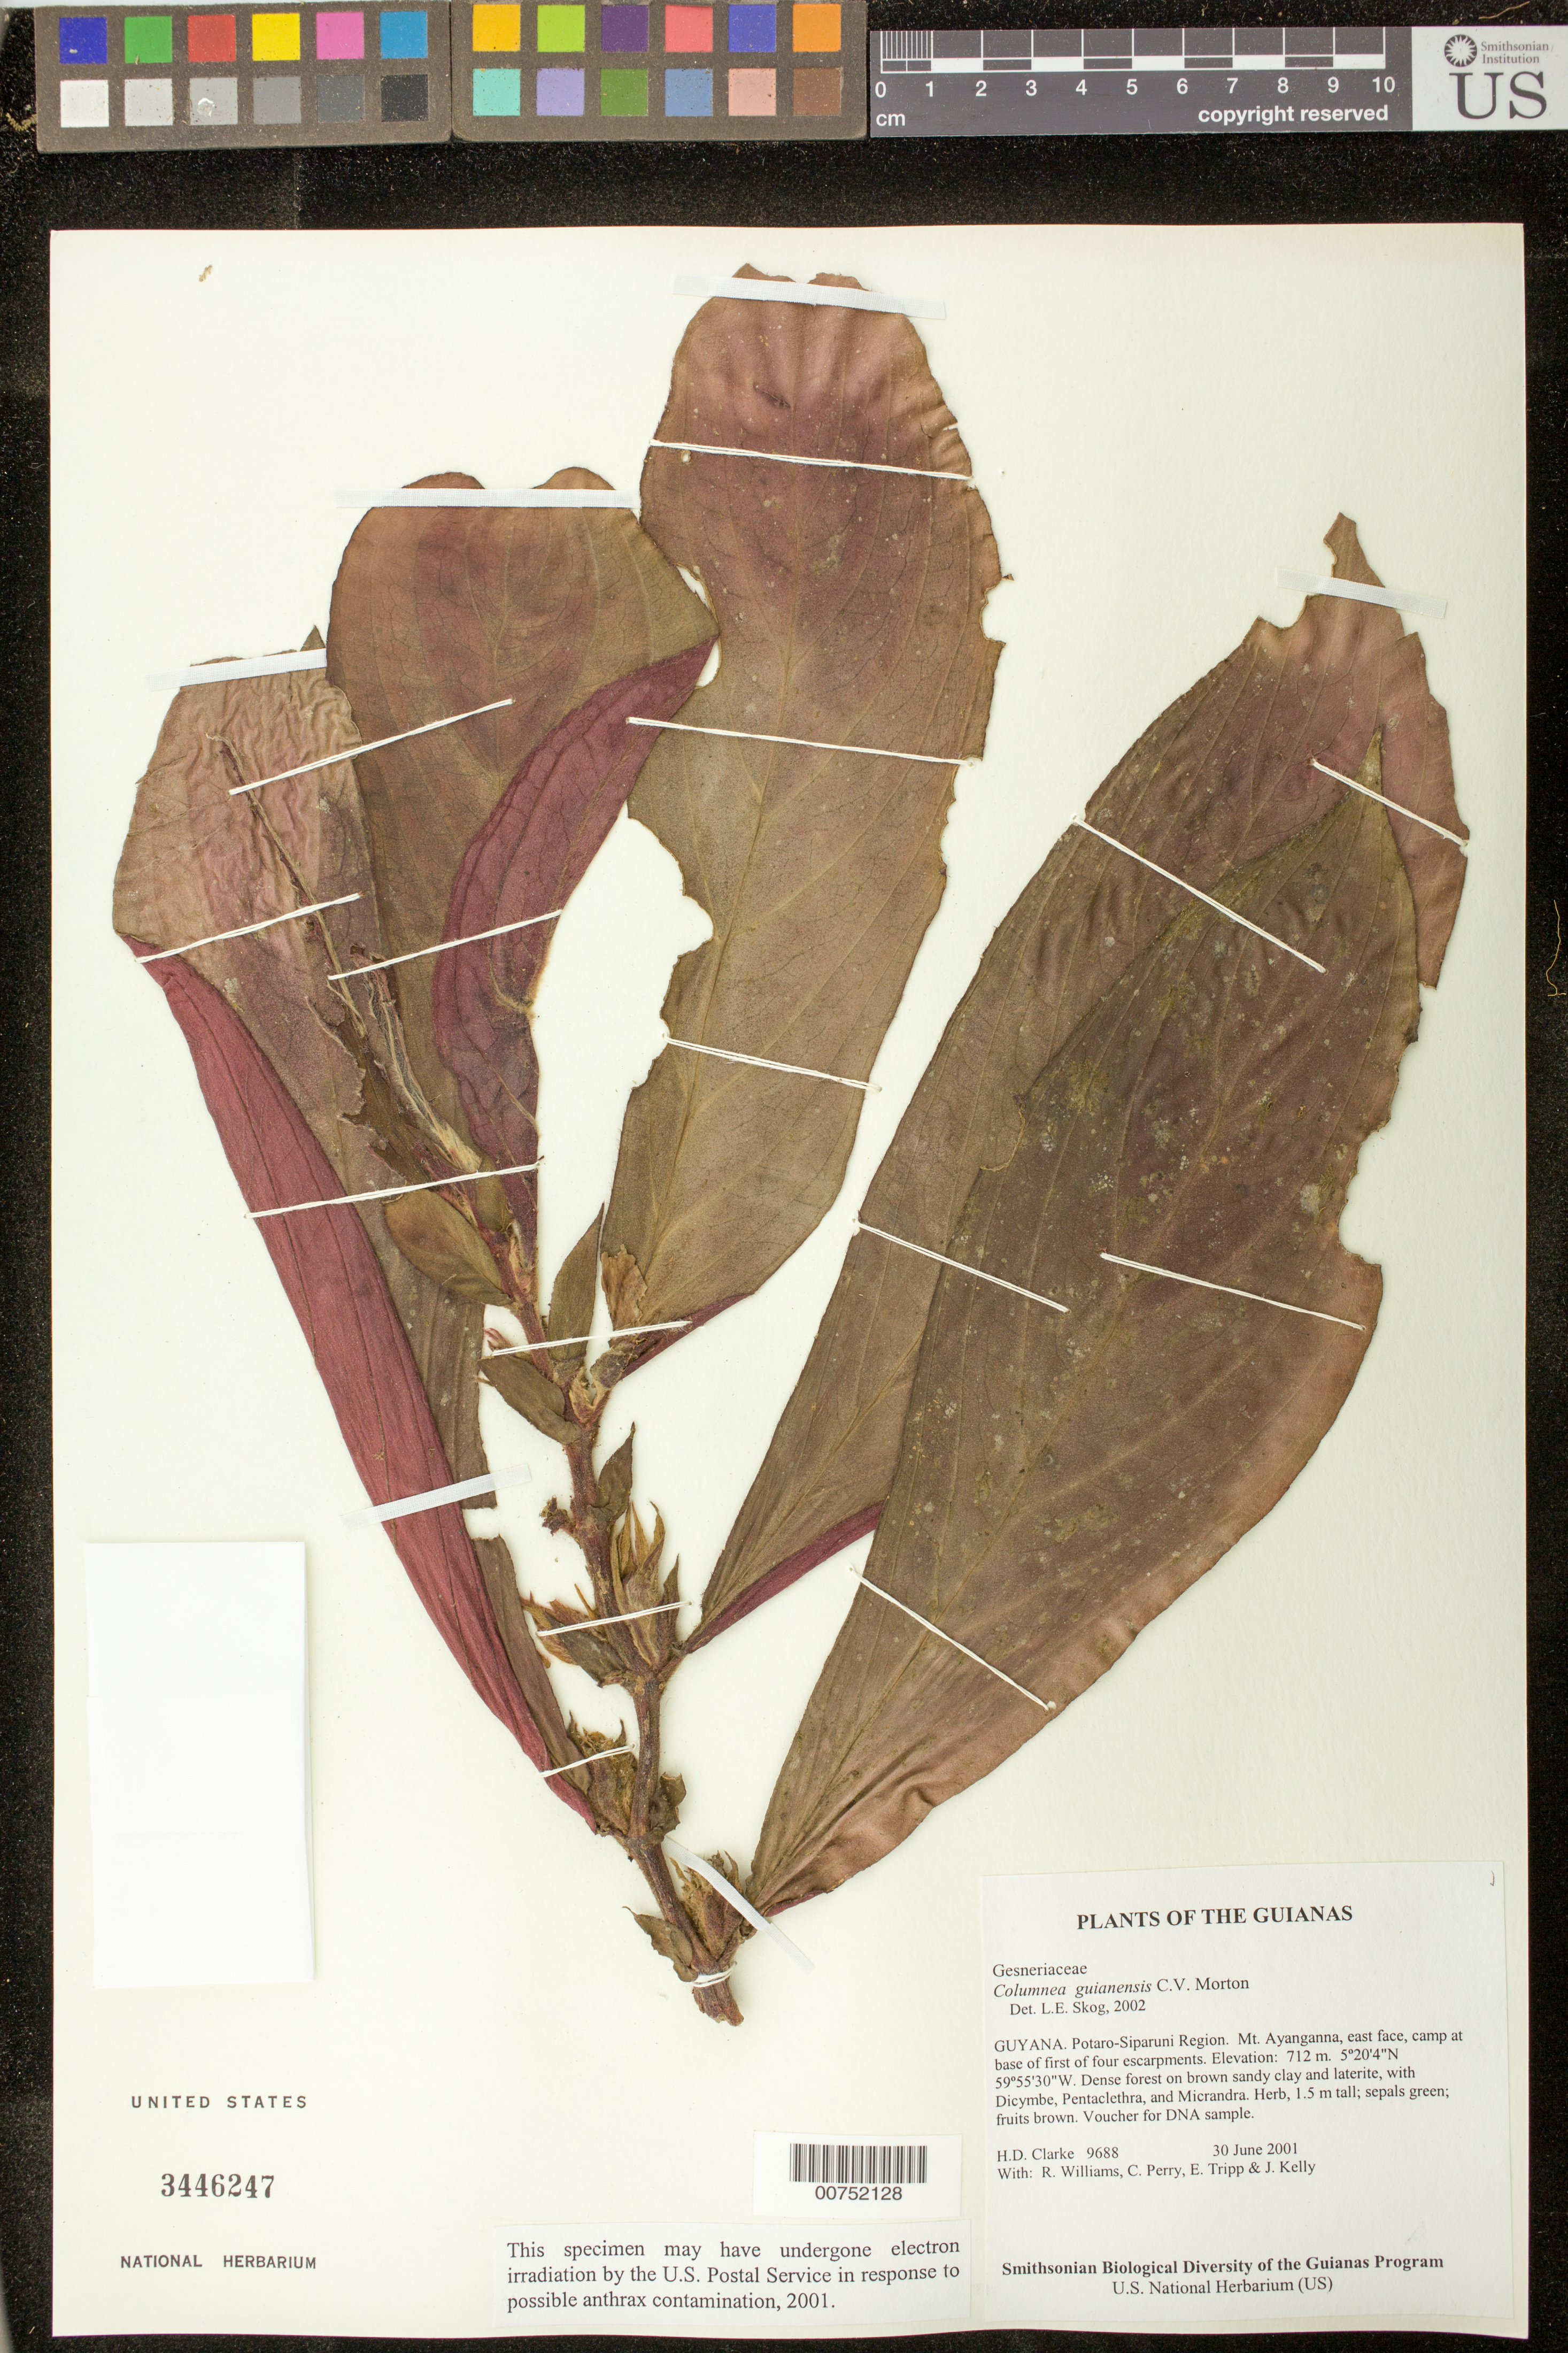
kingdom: Plantae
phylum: Tracheophyta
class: Magnoliopsida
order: Lamiales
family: Gesneriaceae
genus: Columnea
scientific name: Columnea guianensis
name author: C.V. Morton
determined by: Skog, Laurence E.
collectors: H. D. Clarke, R. Williams, C. Perry, E. Tripp & J. Kelly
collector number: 9688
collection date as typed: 30 Jun 2001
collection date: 2001-06-30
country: Guyana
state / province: Potaro-Siparuni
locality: Mt. Ayanganna, east face, camp at base of first of four escarpments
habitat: Dense forest on brown sandy clay and laterite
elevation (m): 712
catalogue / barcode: US 3446247